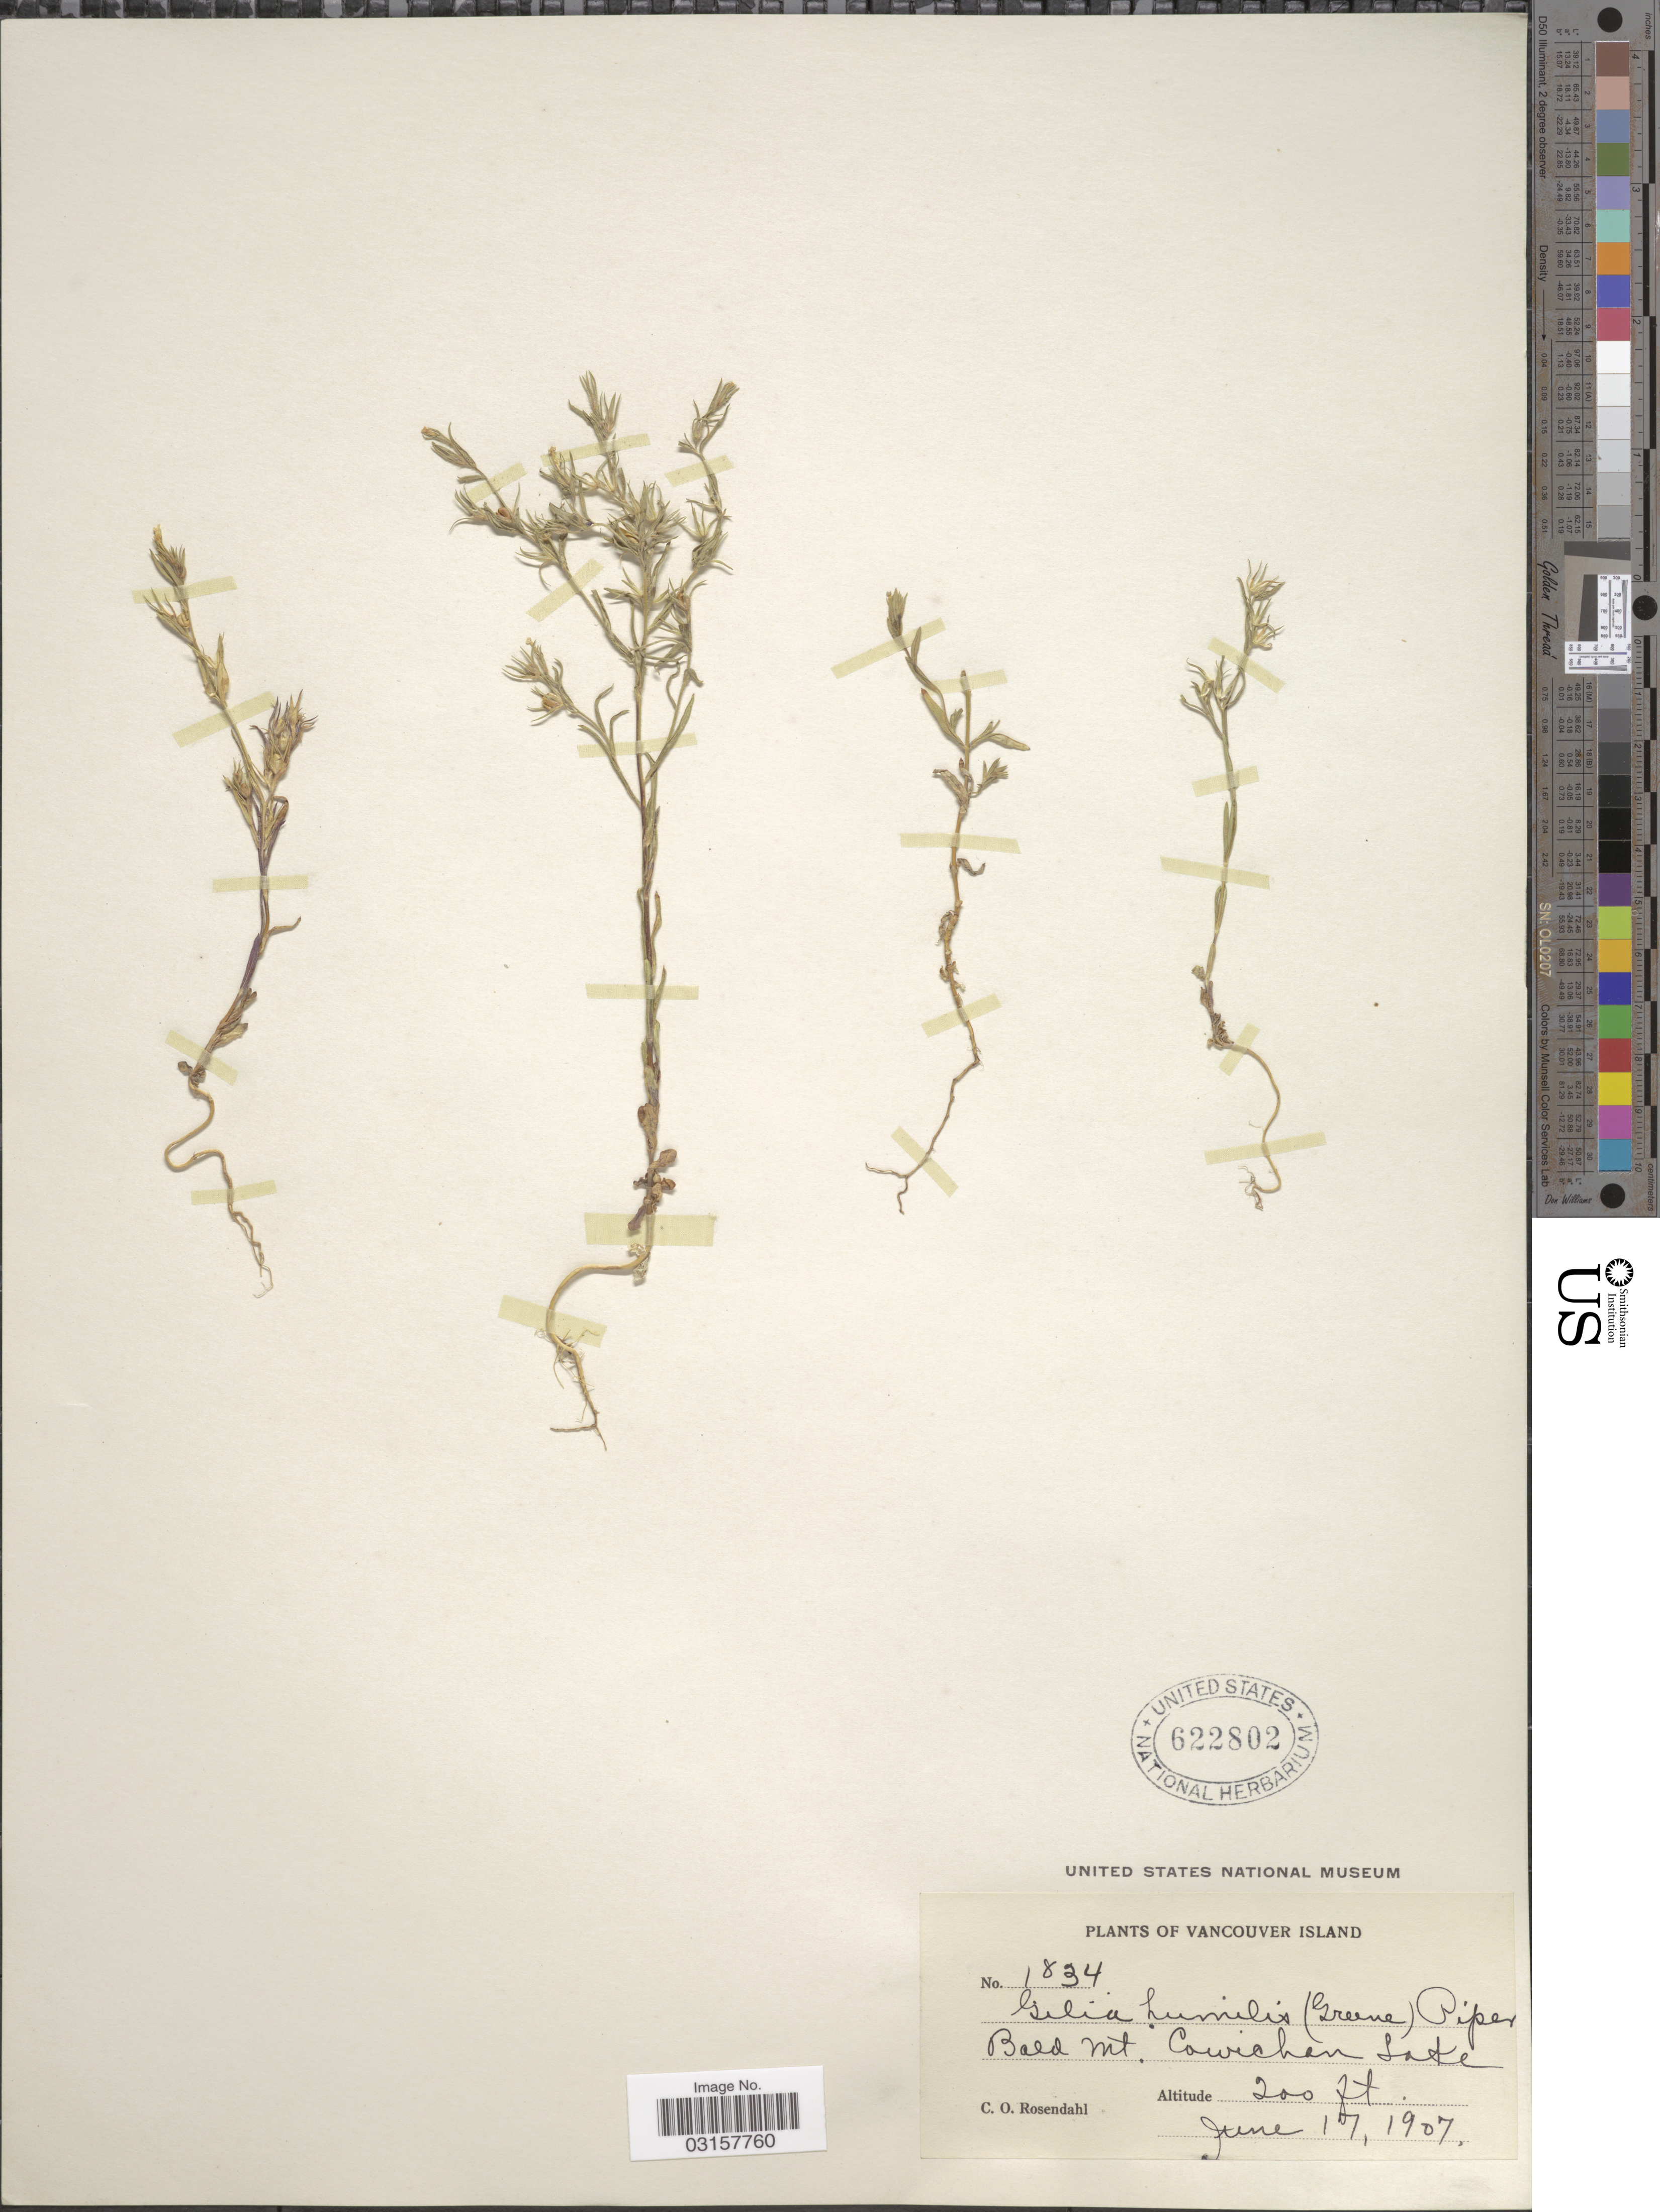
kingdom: Plantae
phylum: Tracheophyta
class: Magnoliopsida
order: Ericales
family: Polemoniaceae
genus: Microsteris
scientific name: Microsteris gracilis var. humilior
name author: (Hook.) Cronquist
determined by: (US) Smithsonian Institution - National Museum of Natural History - Department of Botany (UNITED STATES)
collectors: C. O. Rosendahl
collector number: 1834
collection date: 1907-06-17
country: Canada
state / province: British Columbia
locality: Vancouver Island. Bald Mt. Cowichan Lake.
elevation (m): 61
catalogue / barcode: US 622802